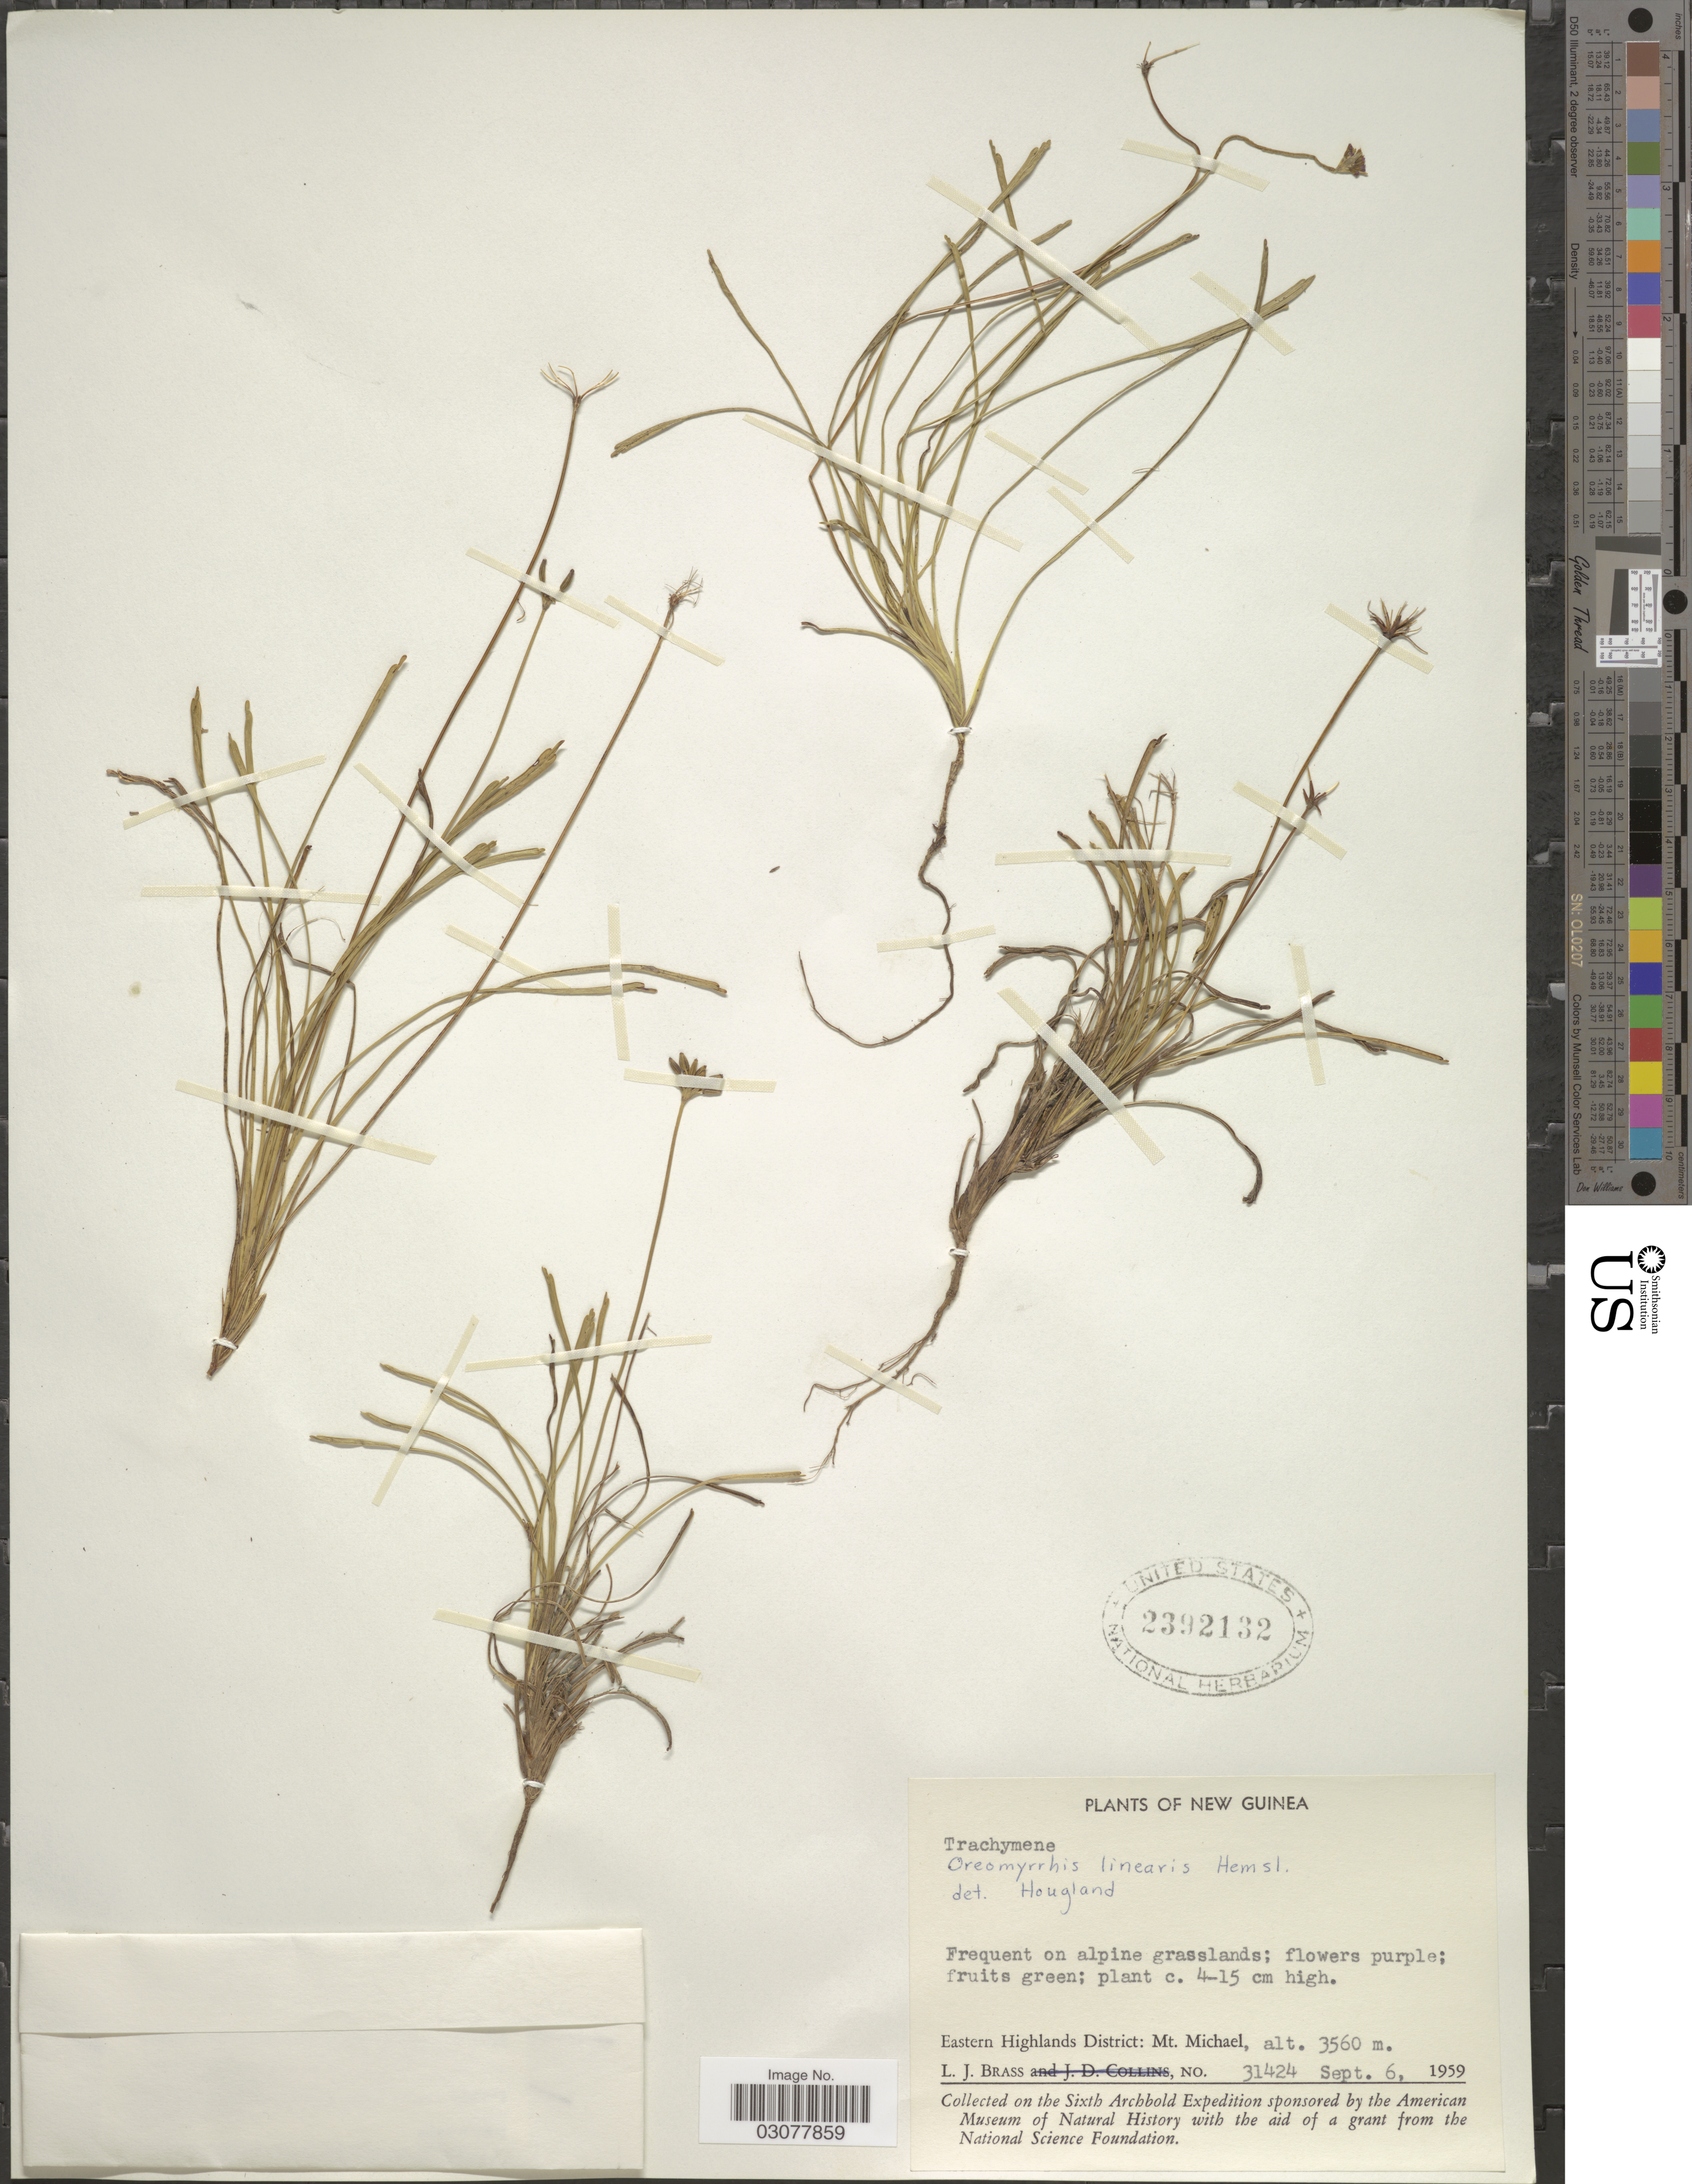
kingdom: Plantae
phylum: Tracheophyta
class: Magnoliopsida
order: Apiales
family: Apiaceae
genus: Chaerophyllum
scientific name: Chaerophyllum lineare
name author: (Hemsl.) K.F. Chung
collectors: L. J. Brass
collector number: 31424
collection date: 1959-09-06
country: Papua New Guinea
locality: New Guinea, Eastern Highlands District: Mt. Michael.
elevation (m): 3560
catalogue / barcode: US 2392132